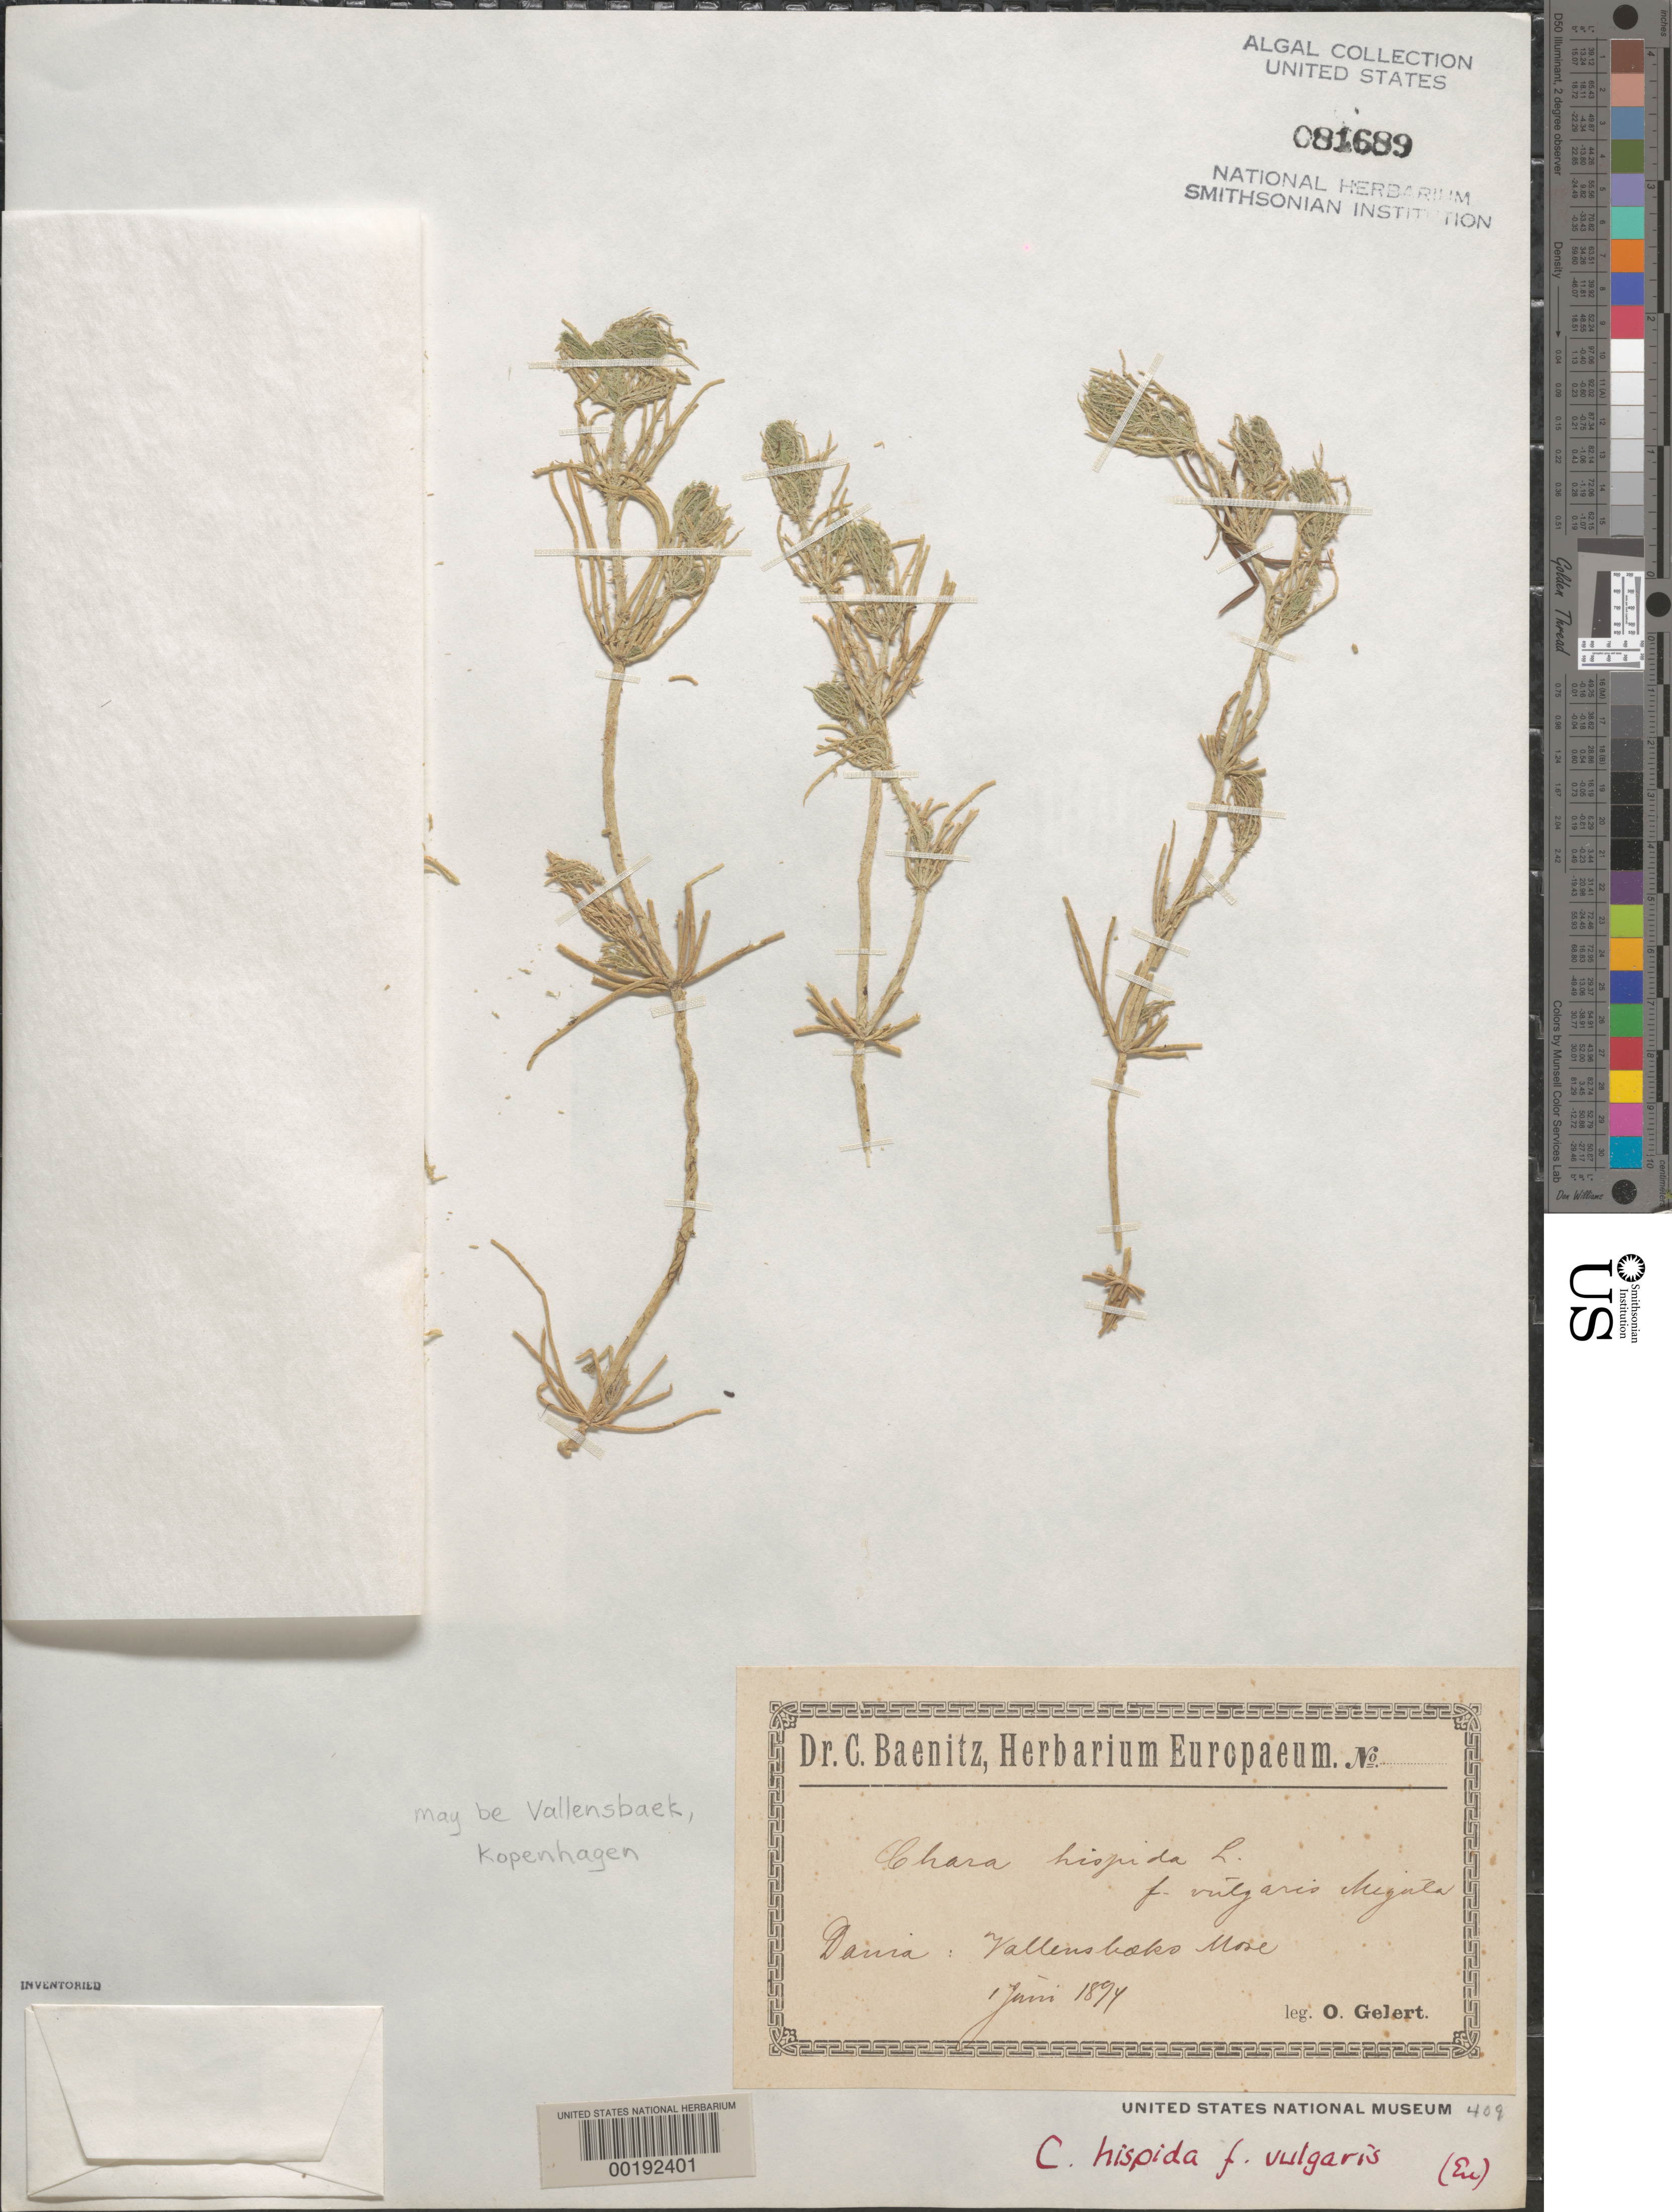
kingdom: Plantae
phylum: Charophyta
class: Charophyceae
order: Charales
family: Characeae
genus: Chara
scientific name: Chara hispida f. vulgaris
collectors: O. Gelert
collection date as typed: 01 Jun 1894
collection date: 1894-06-01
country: Denmark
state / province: Hovedstaden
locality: Vallensbaeks more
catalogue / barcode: US 81689